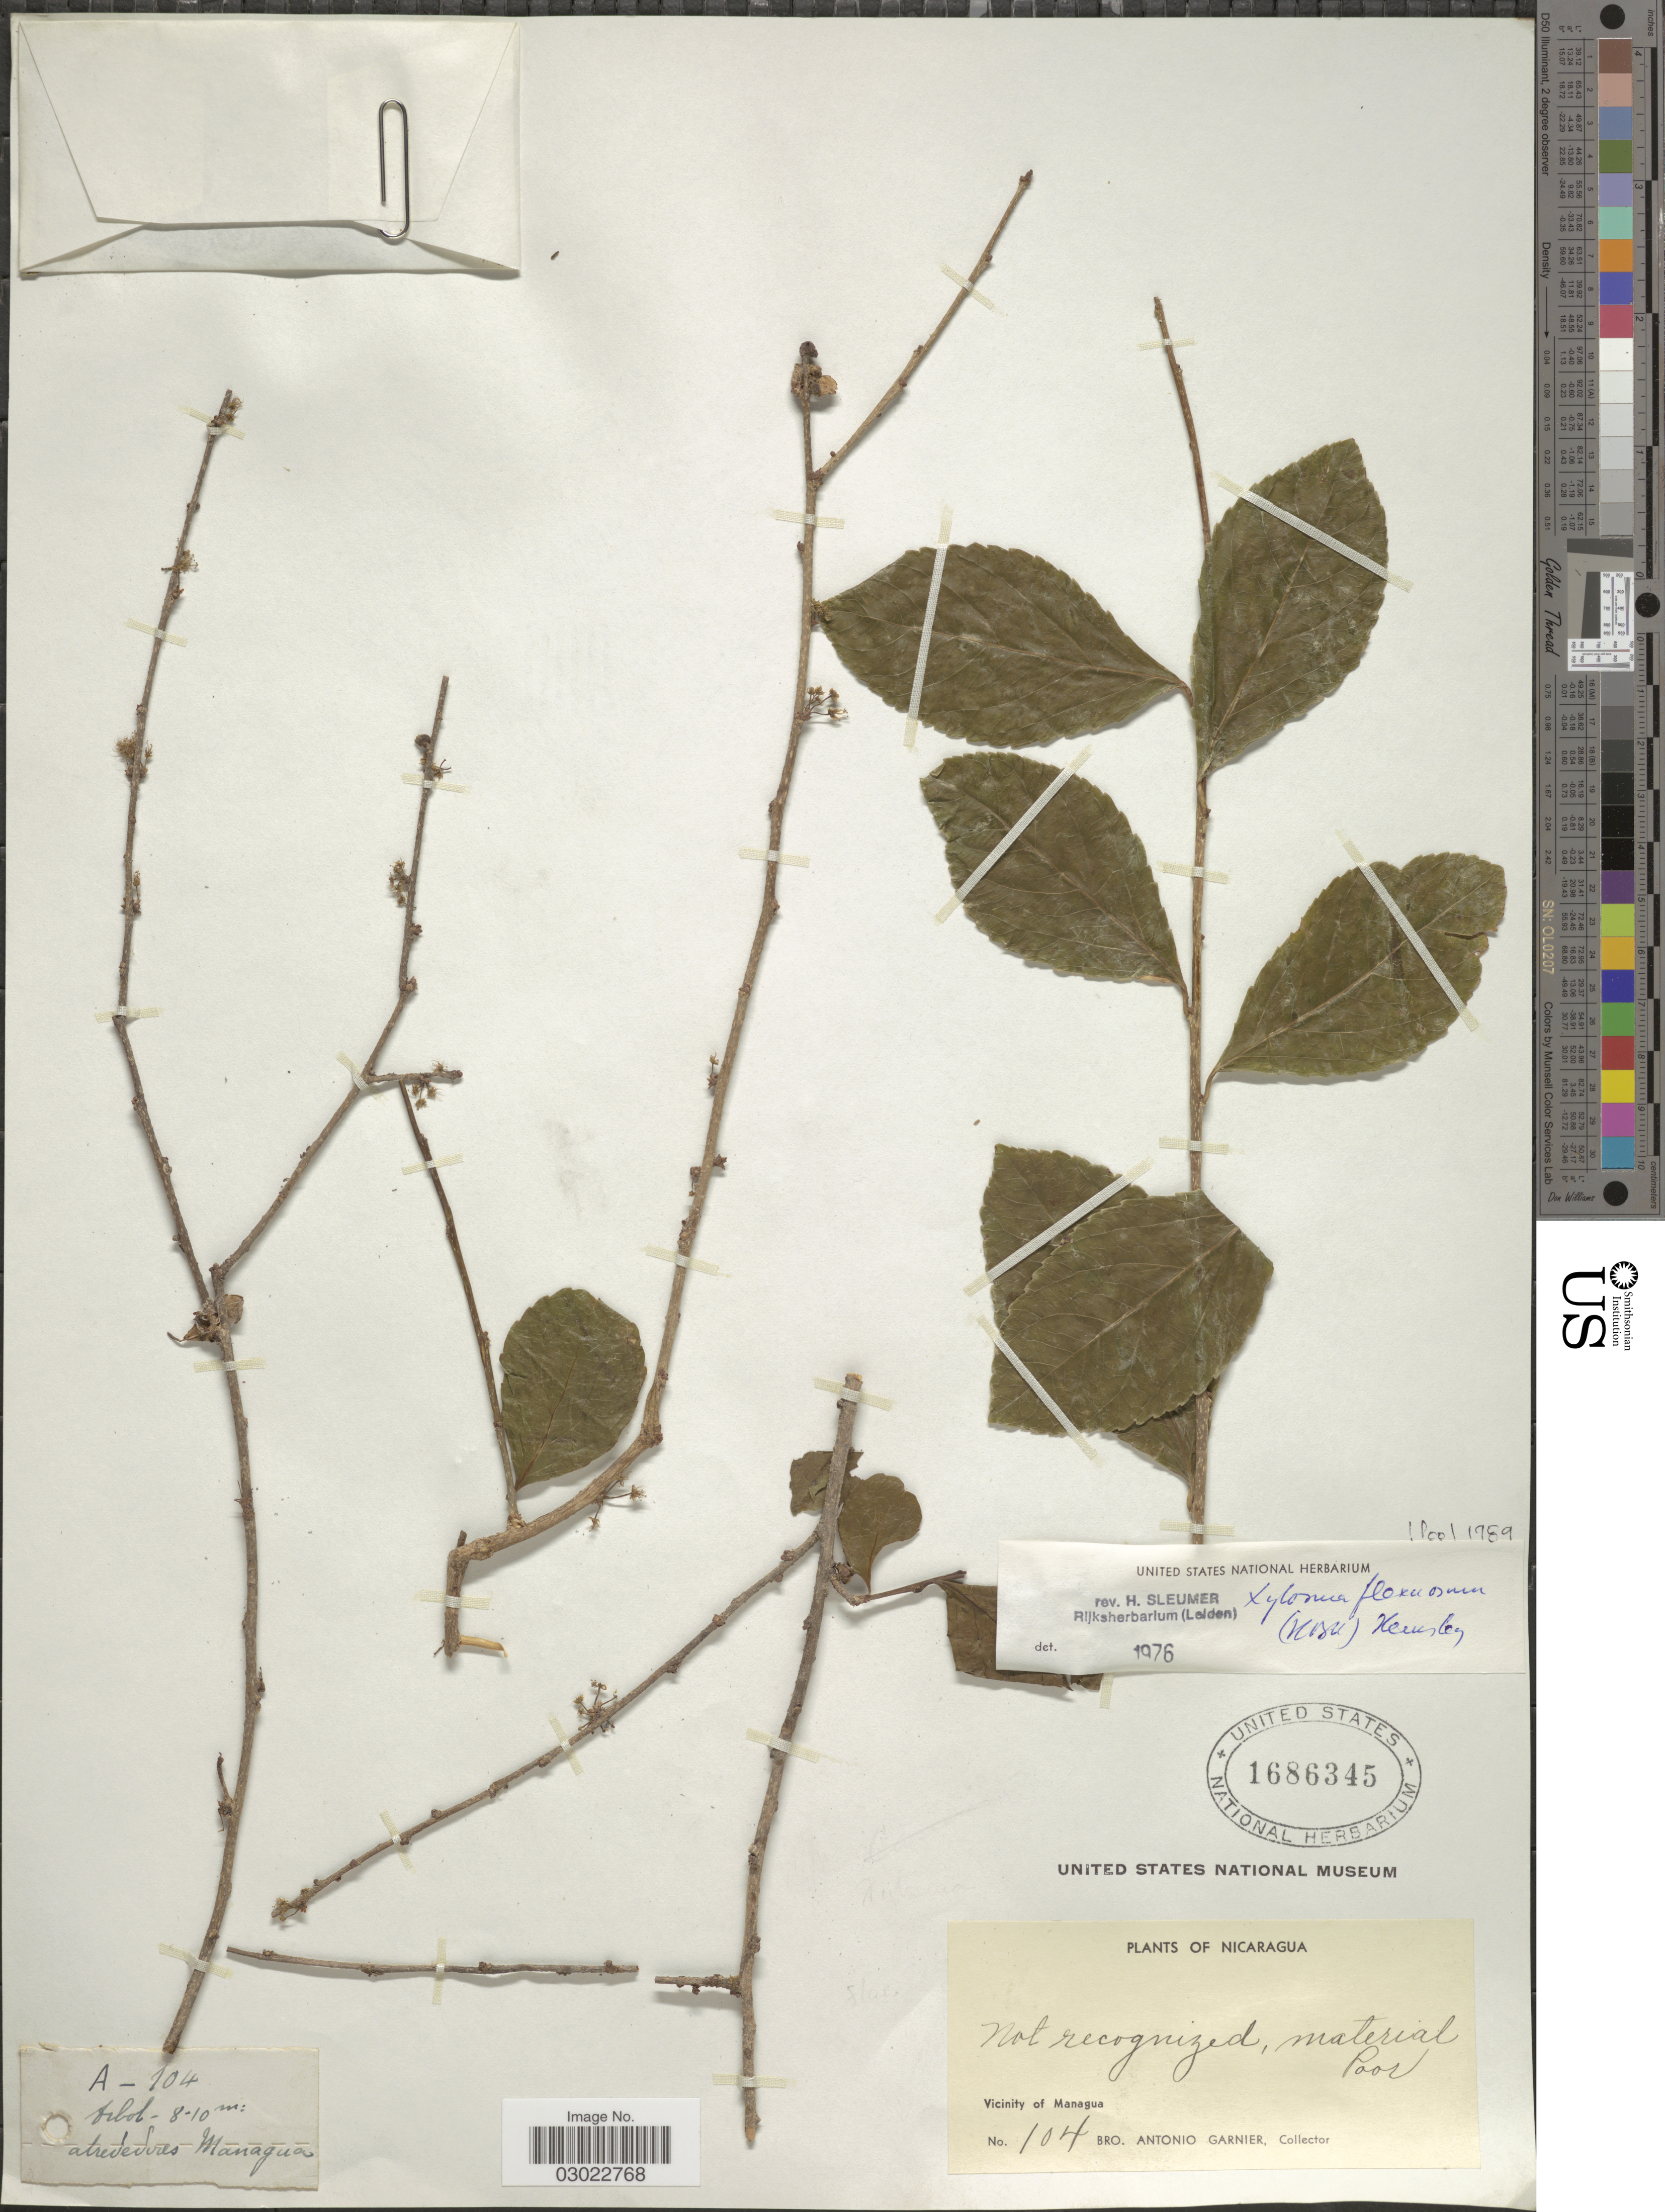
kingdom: Plantae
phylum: Tracheophyta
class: Magnoliopsida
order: Malpighiales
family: Salicaceae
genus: Xylosma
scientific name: Xylosma flexuosa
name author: (Kunth) Hemsl.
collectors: Bro. A. Garnier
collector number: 104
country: Nicaragua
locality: Alrededores Managua. Vicinity of Managua.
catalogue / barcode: US 1686345